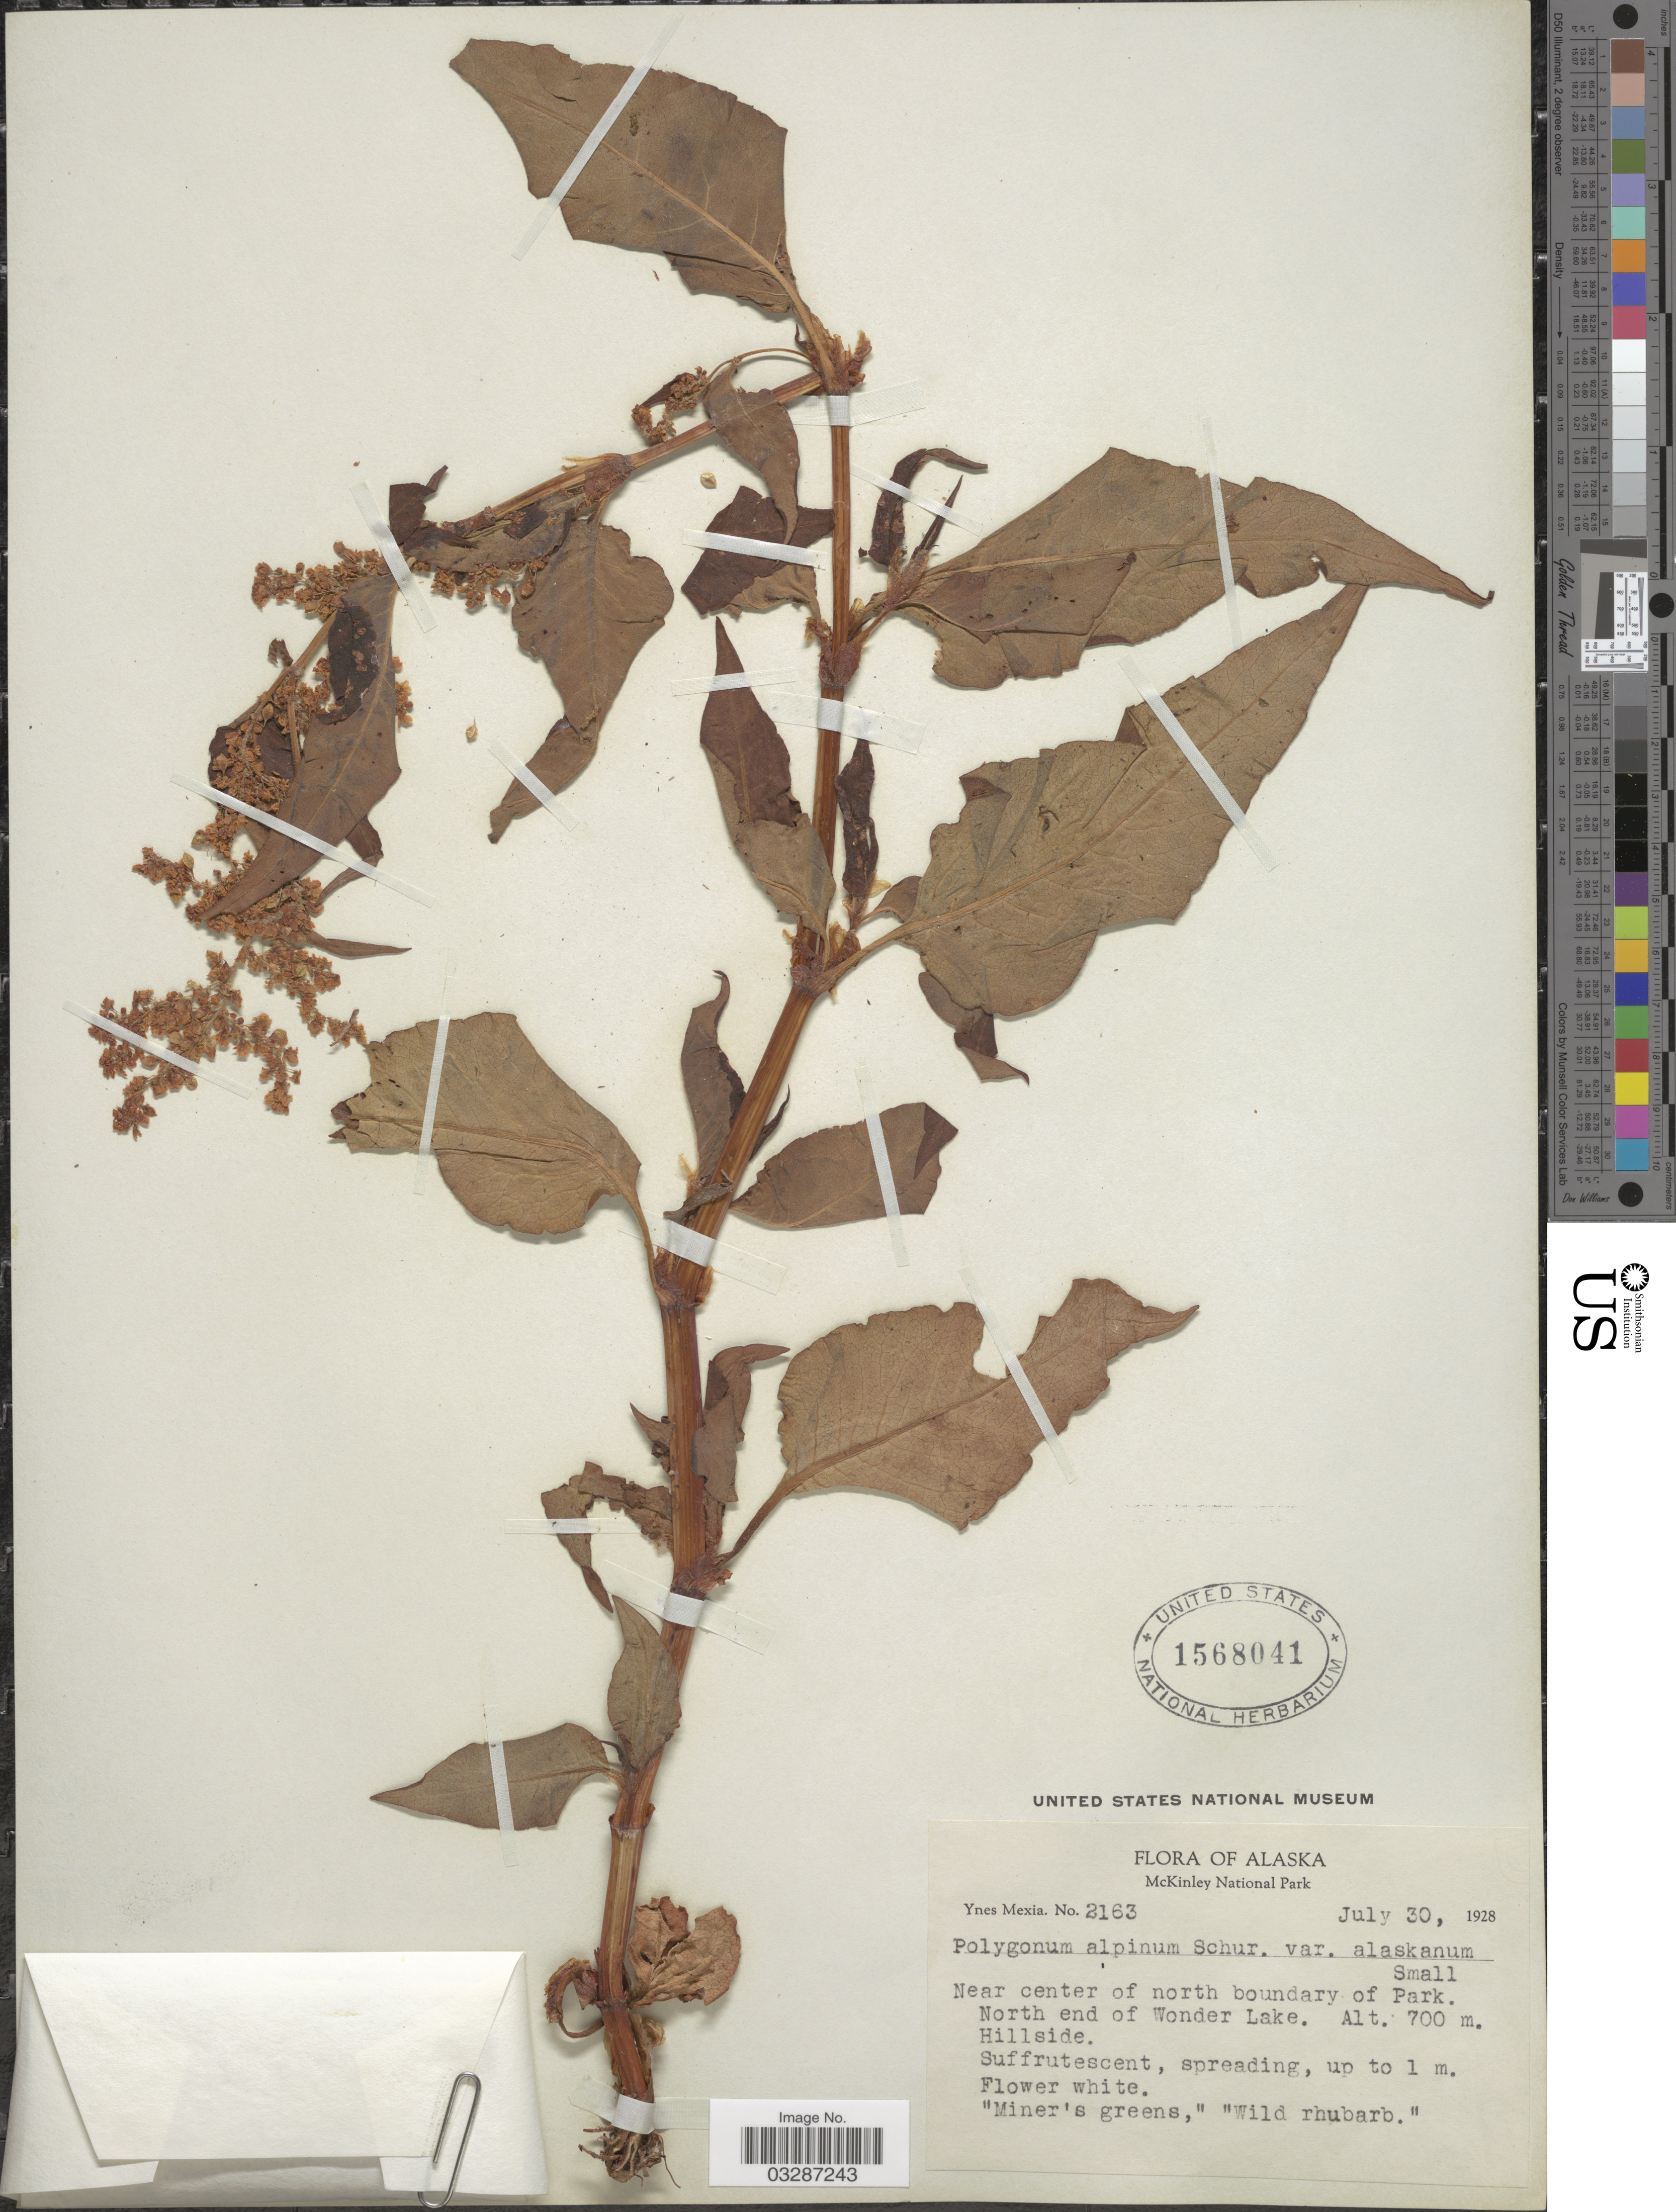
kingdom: Plantae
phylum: Tracheophyta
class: Magnoliopsida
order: Caryophyllales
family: Polygonaceae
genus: Koenigia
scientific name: Koenigia alaskana var. alaskana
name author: (Small) T.M. Schust. & Reveal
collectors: Y. Mexia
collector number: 2163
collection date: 1928-07-30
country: United States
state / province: Alaska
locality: McKinley National Park. Near center of north boundary of Park. North end of Wonder Lake.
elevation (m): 700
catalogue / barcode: US 1568041